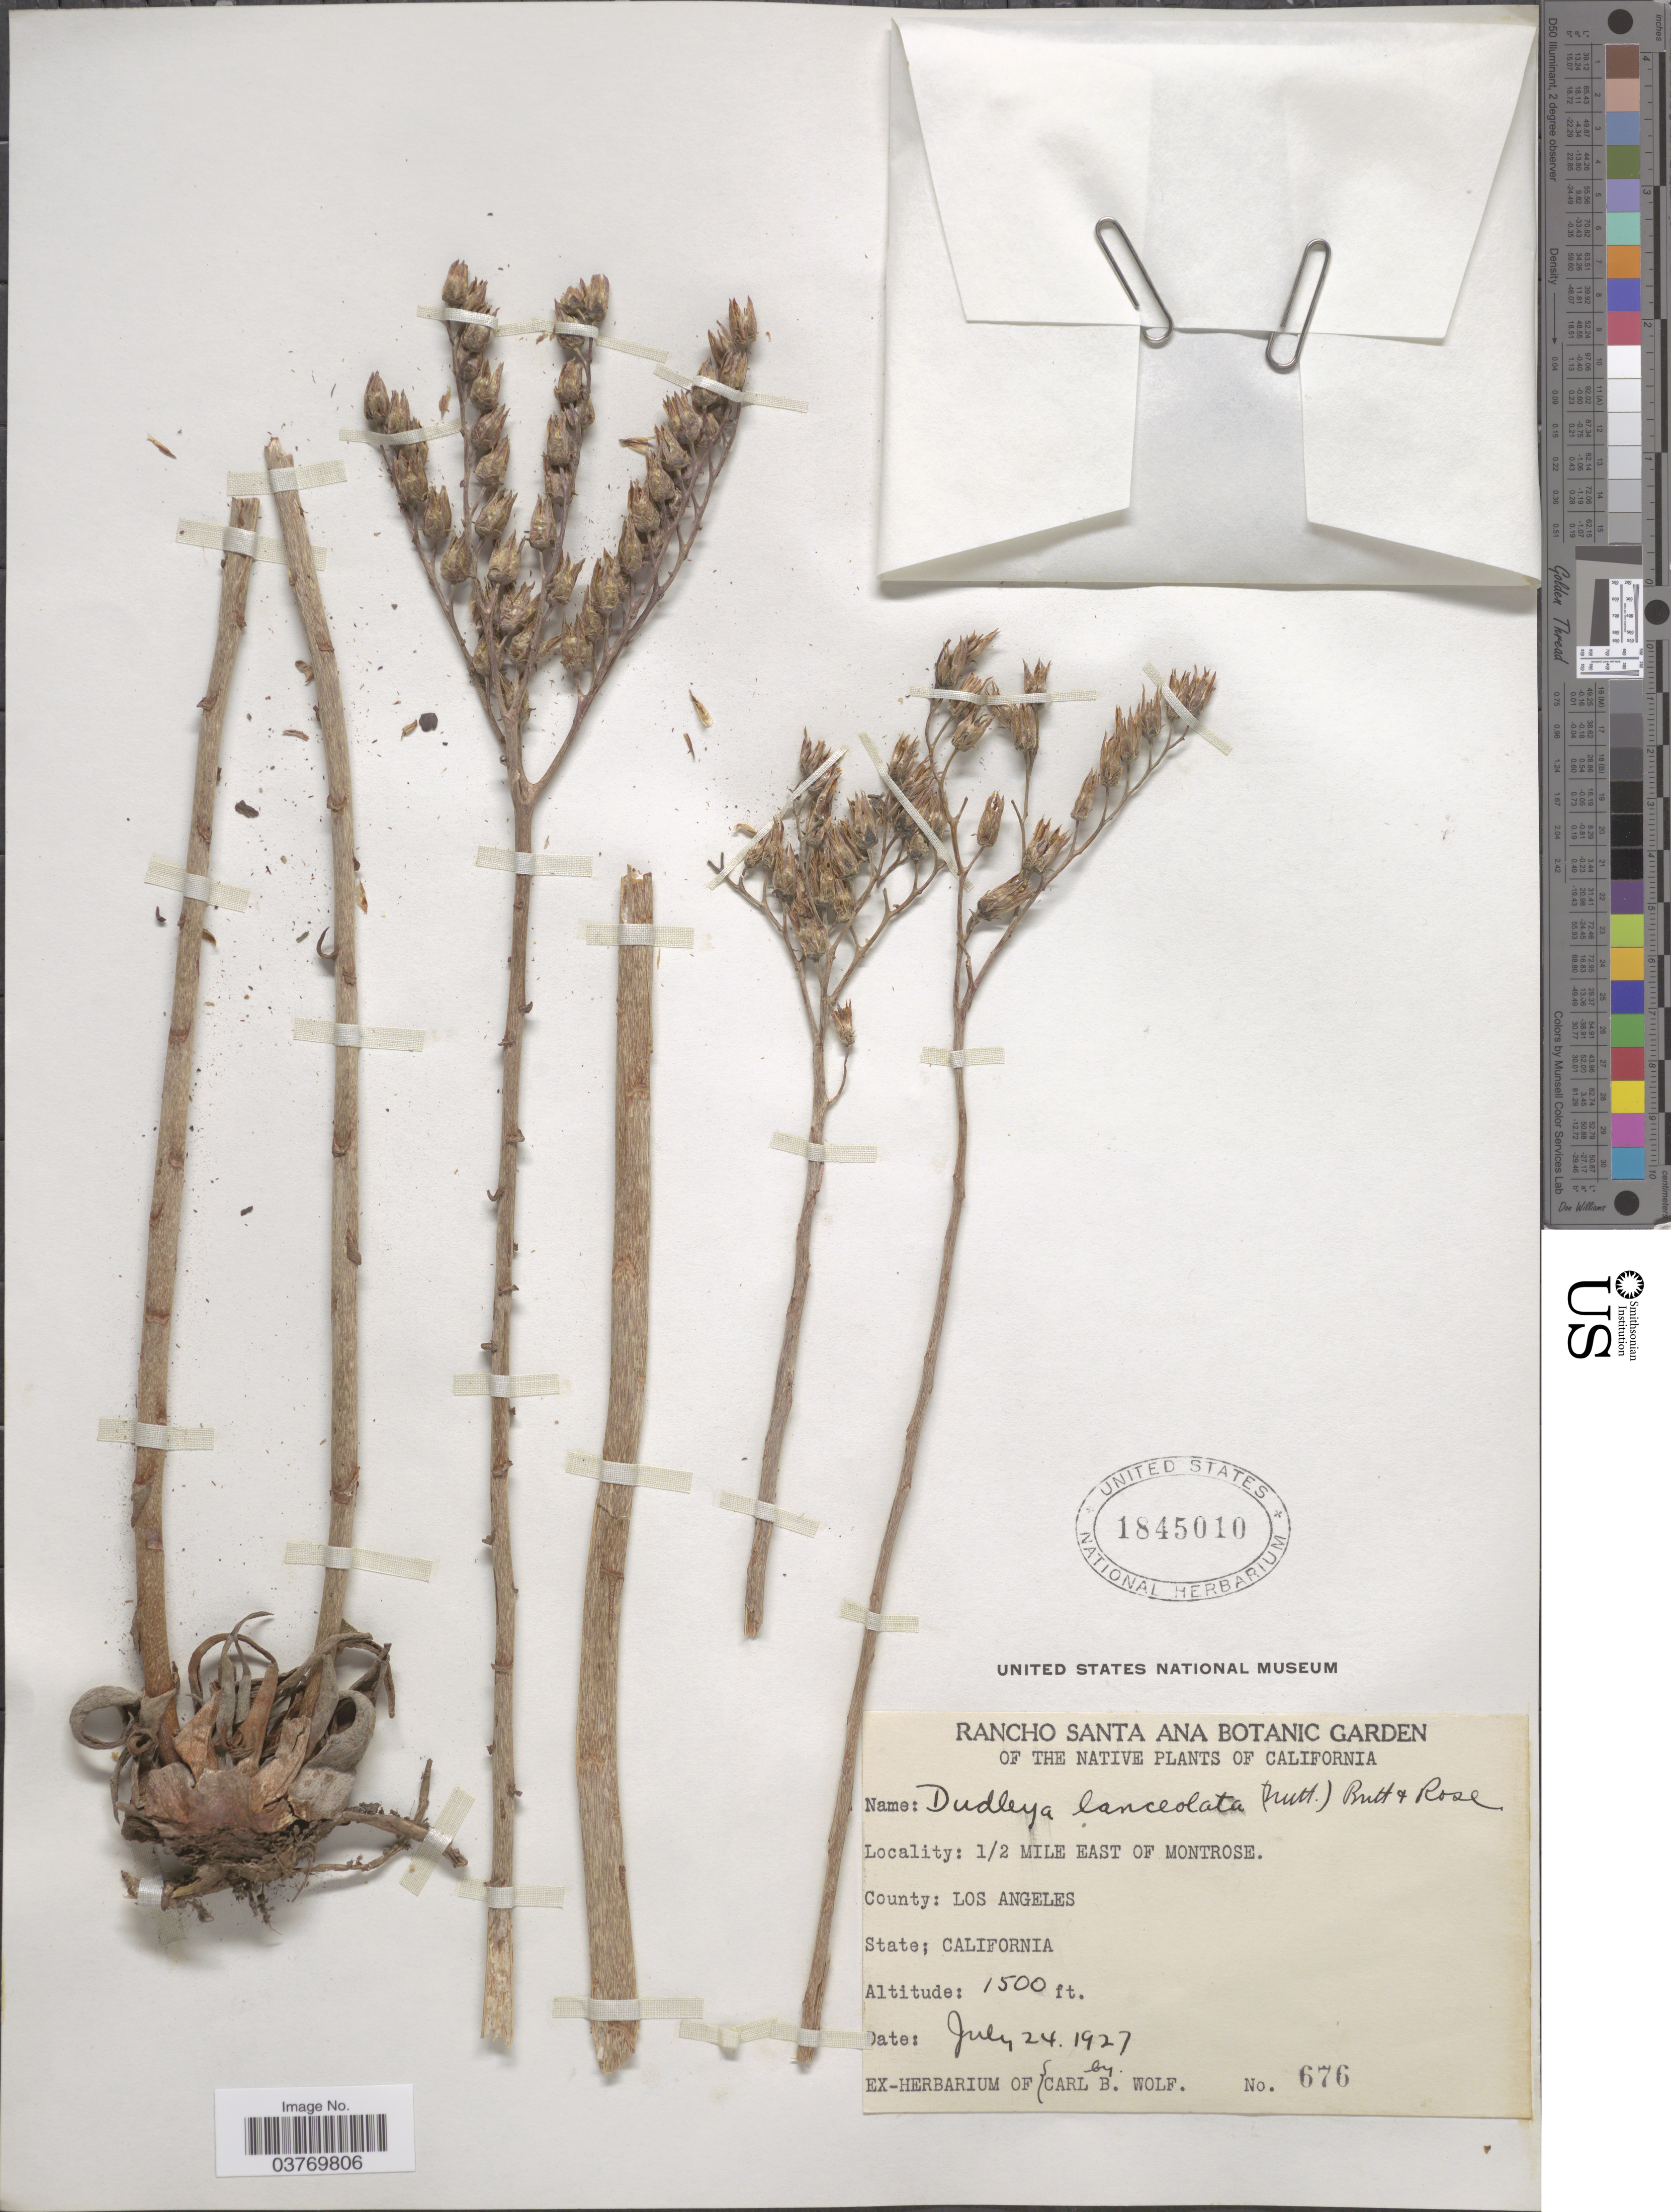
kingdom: Plantae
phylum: Tracheophyta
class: Magnoliopsida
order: Saxifragales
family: Crassulaceae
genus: Dudleya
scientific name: Dudleya lanceolata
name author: (Nutt.) Britton & Rose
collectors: C. B. Wolf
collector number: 676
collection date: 1927-07-24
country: United States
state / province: California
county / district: Los Angeles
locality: County: Los Angeles. ½ Mile East Of Montrose.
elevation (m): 457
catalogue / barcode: US 1845010